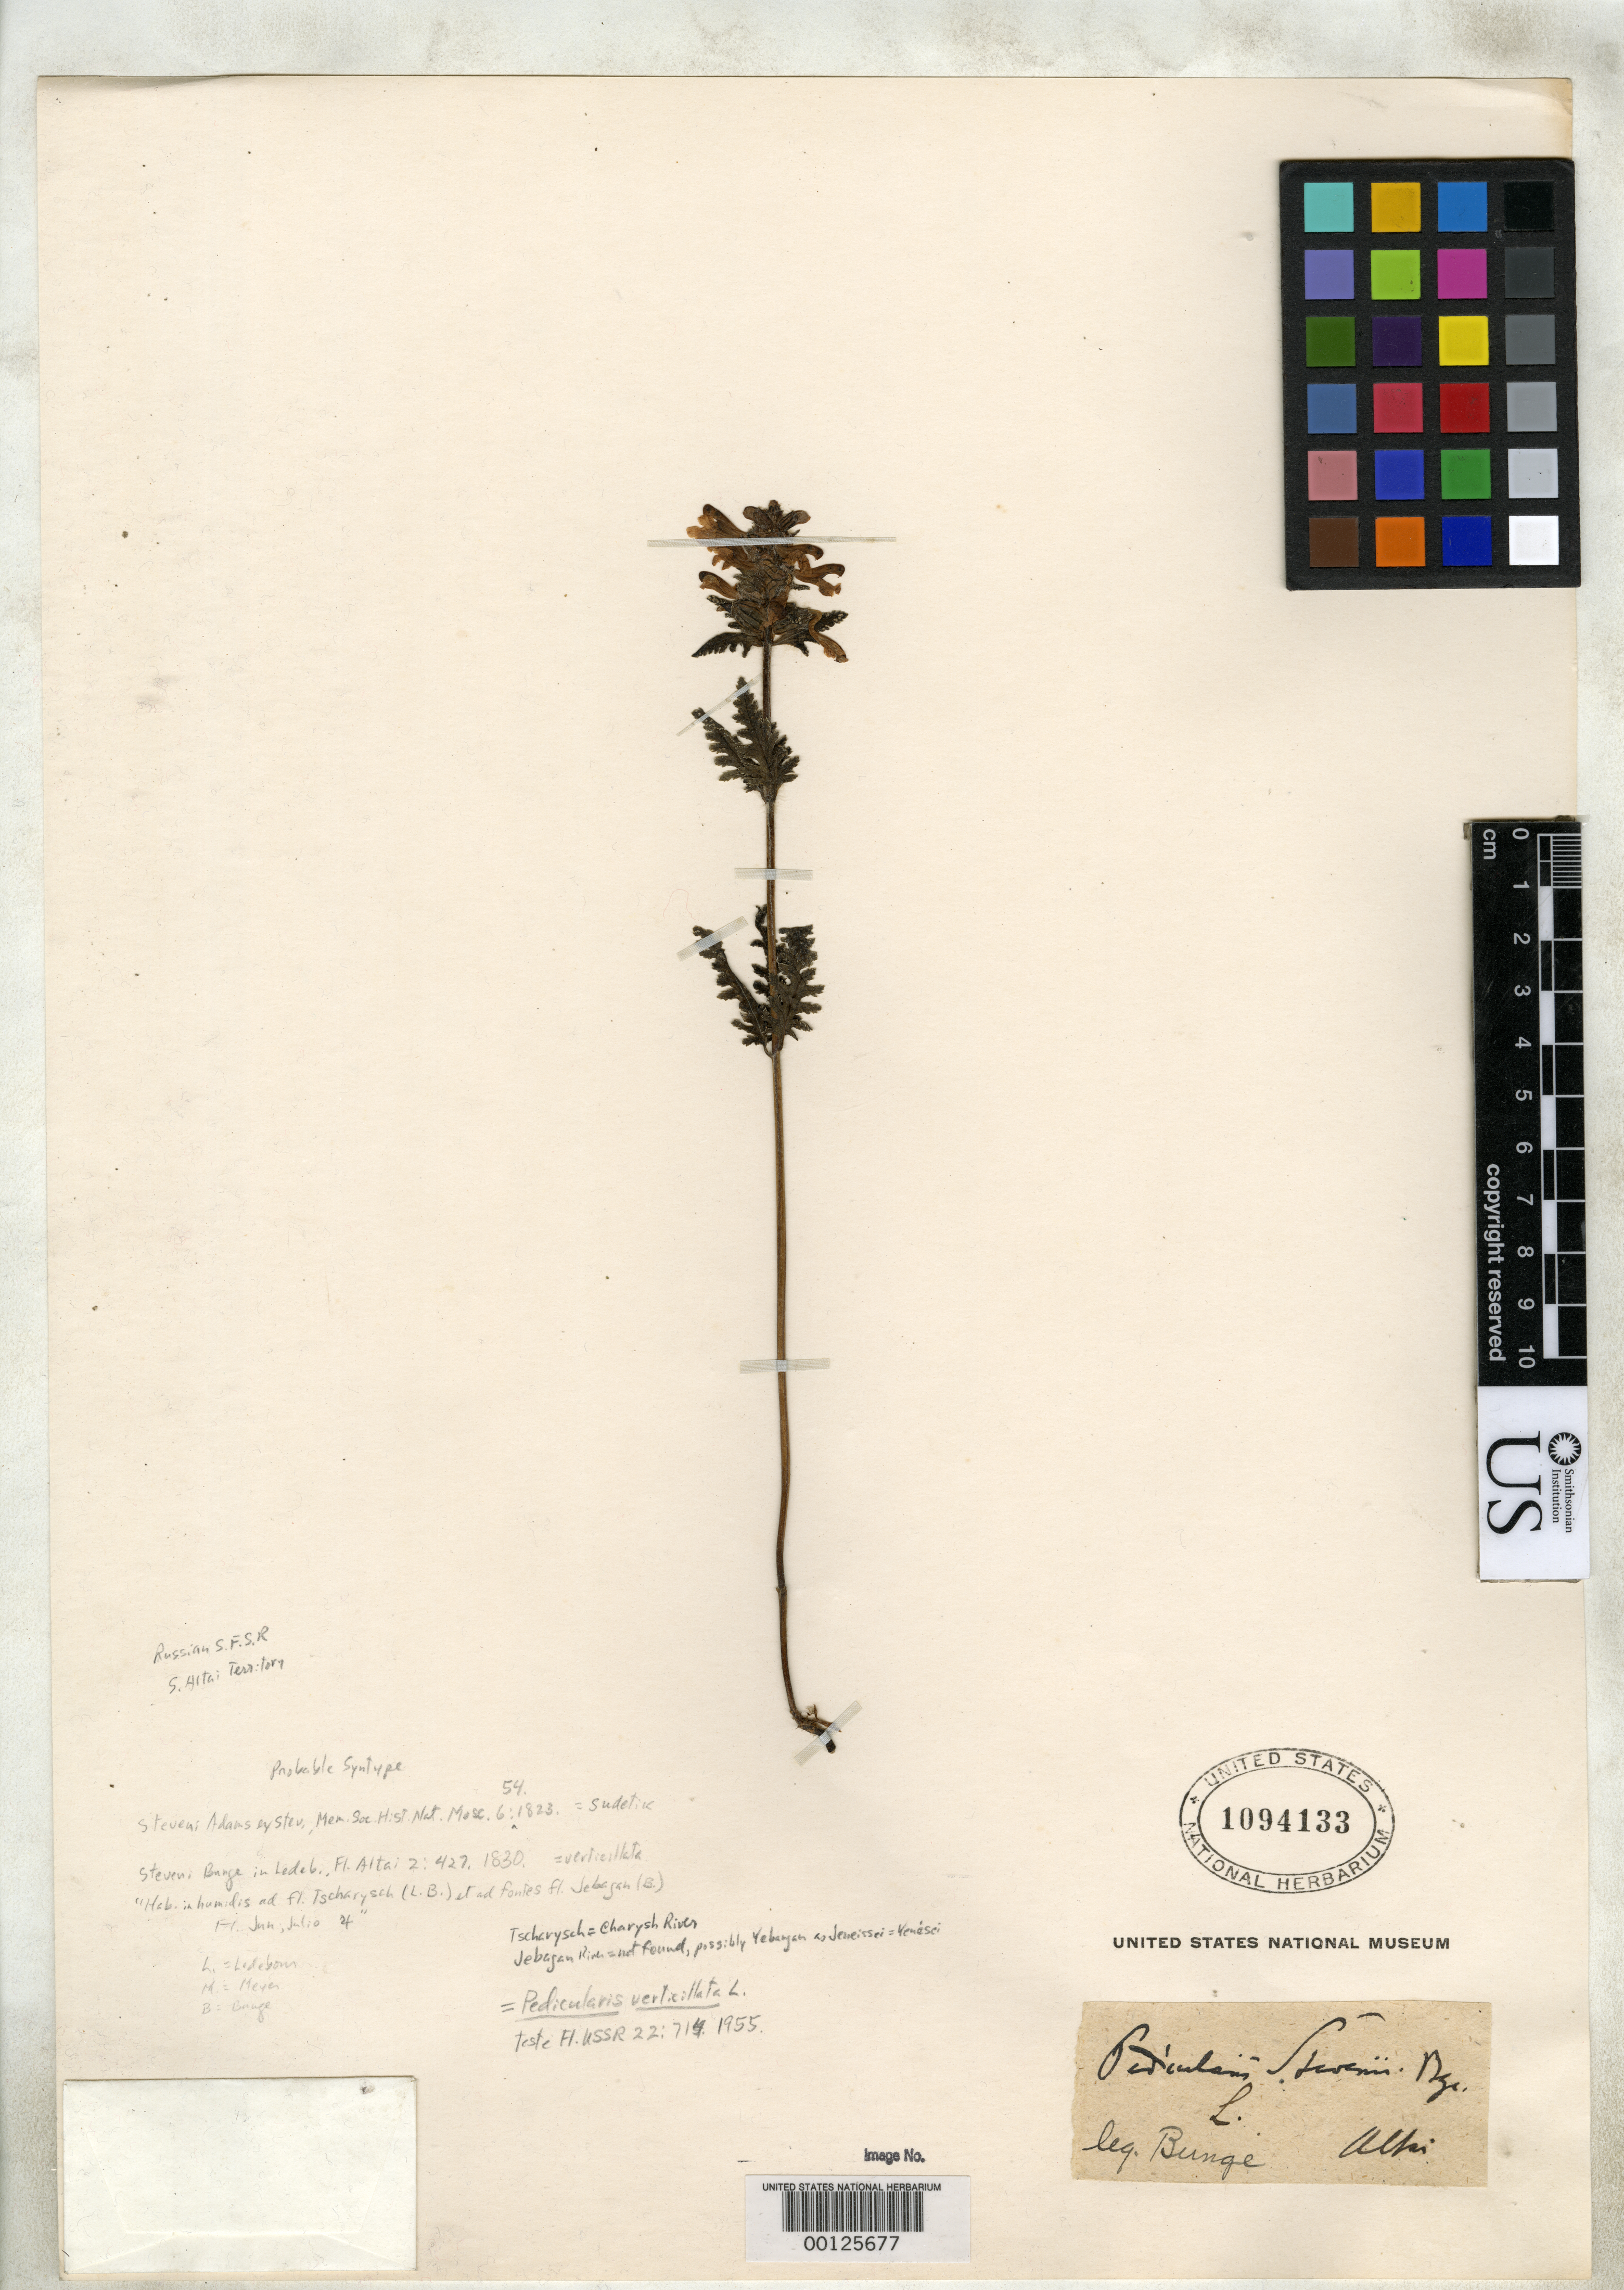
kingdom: Plantae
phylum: Tracheophyta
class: Magnoliopsida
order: Lamiales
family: Orobanchaceae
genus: Pedicularis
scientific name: Pedicularis stevenii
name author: Bunge in Ledeb.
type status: Syntype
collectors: A. Bunge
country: Russian Federation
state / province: Altai Republic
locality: South Altai Territory, Charysh River.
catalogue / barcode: US 1094133